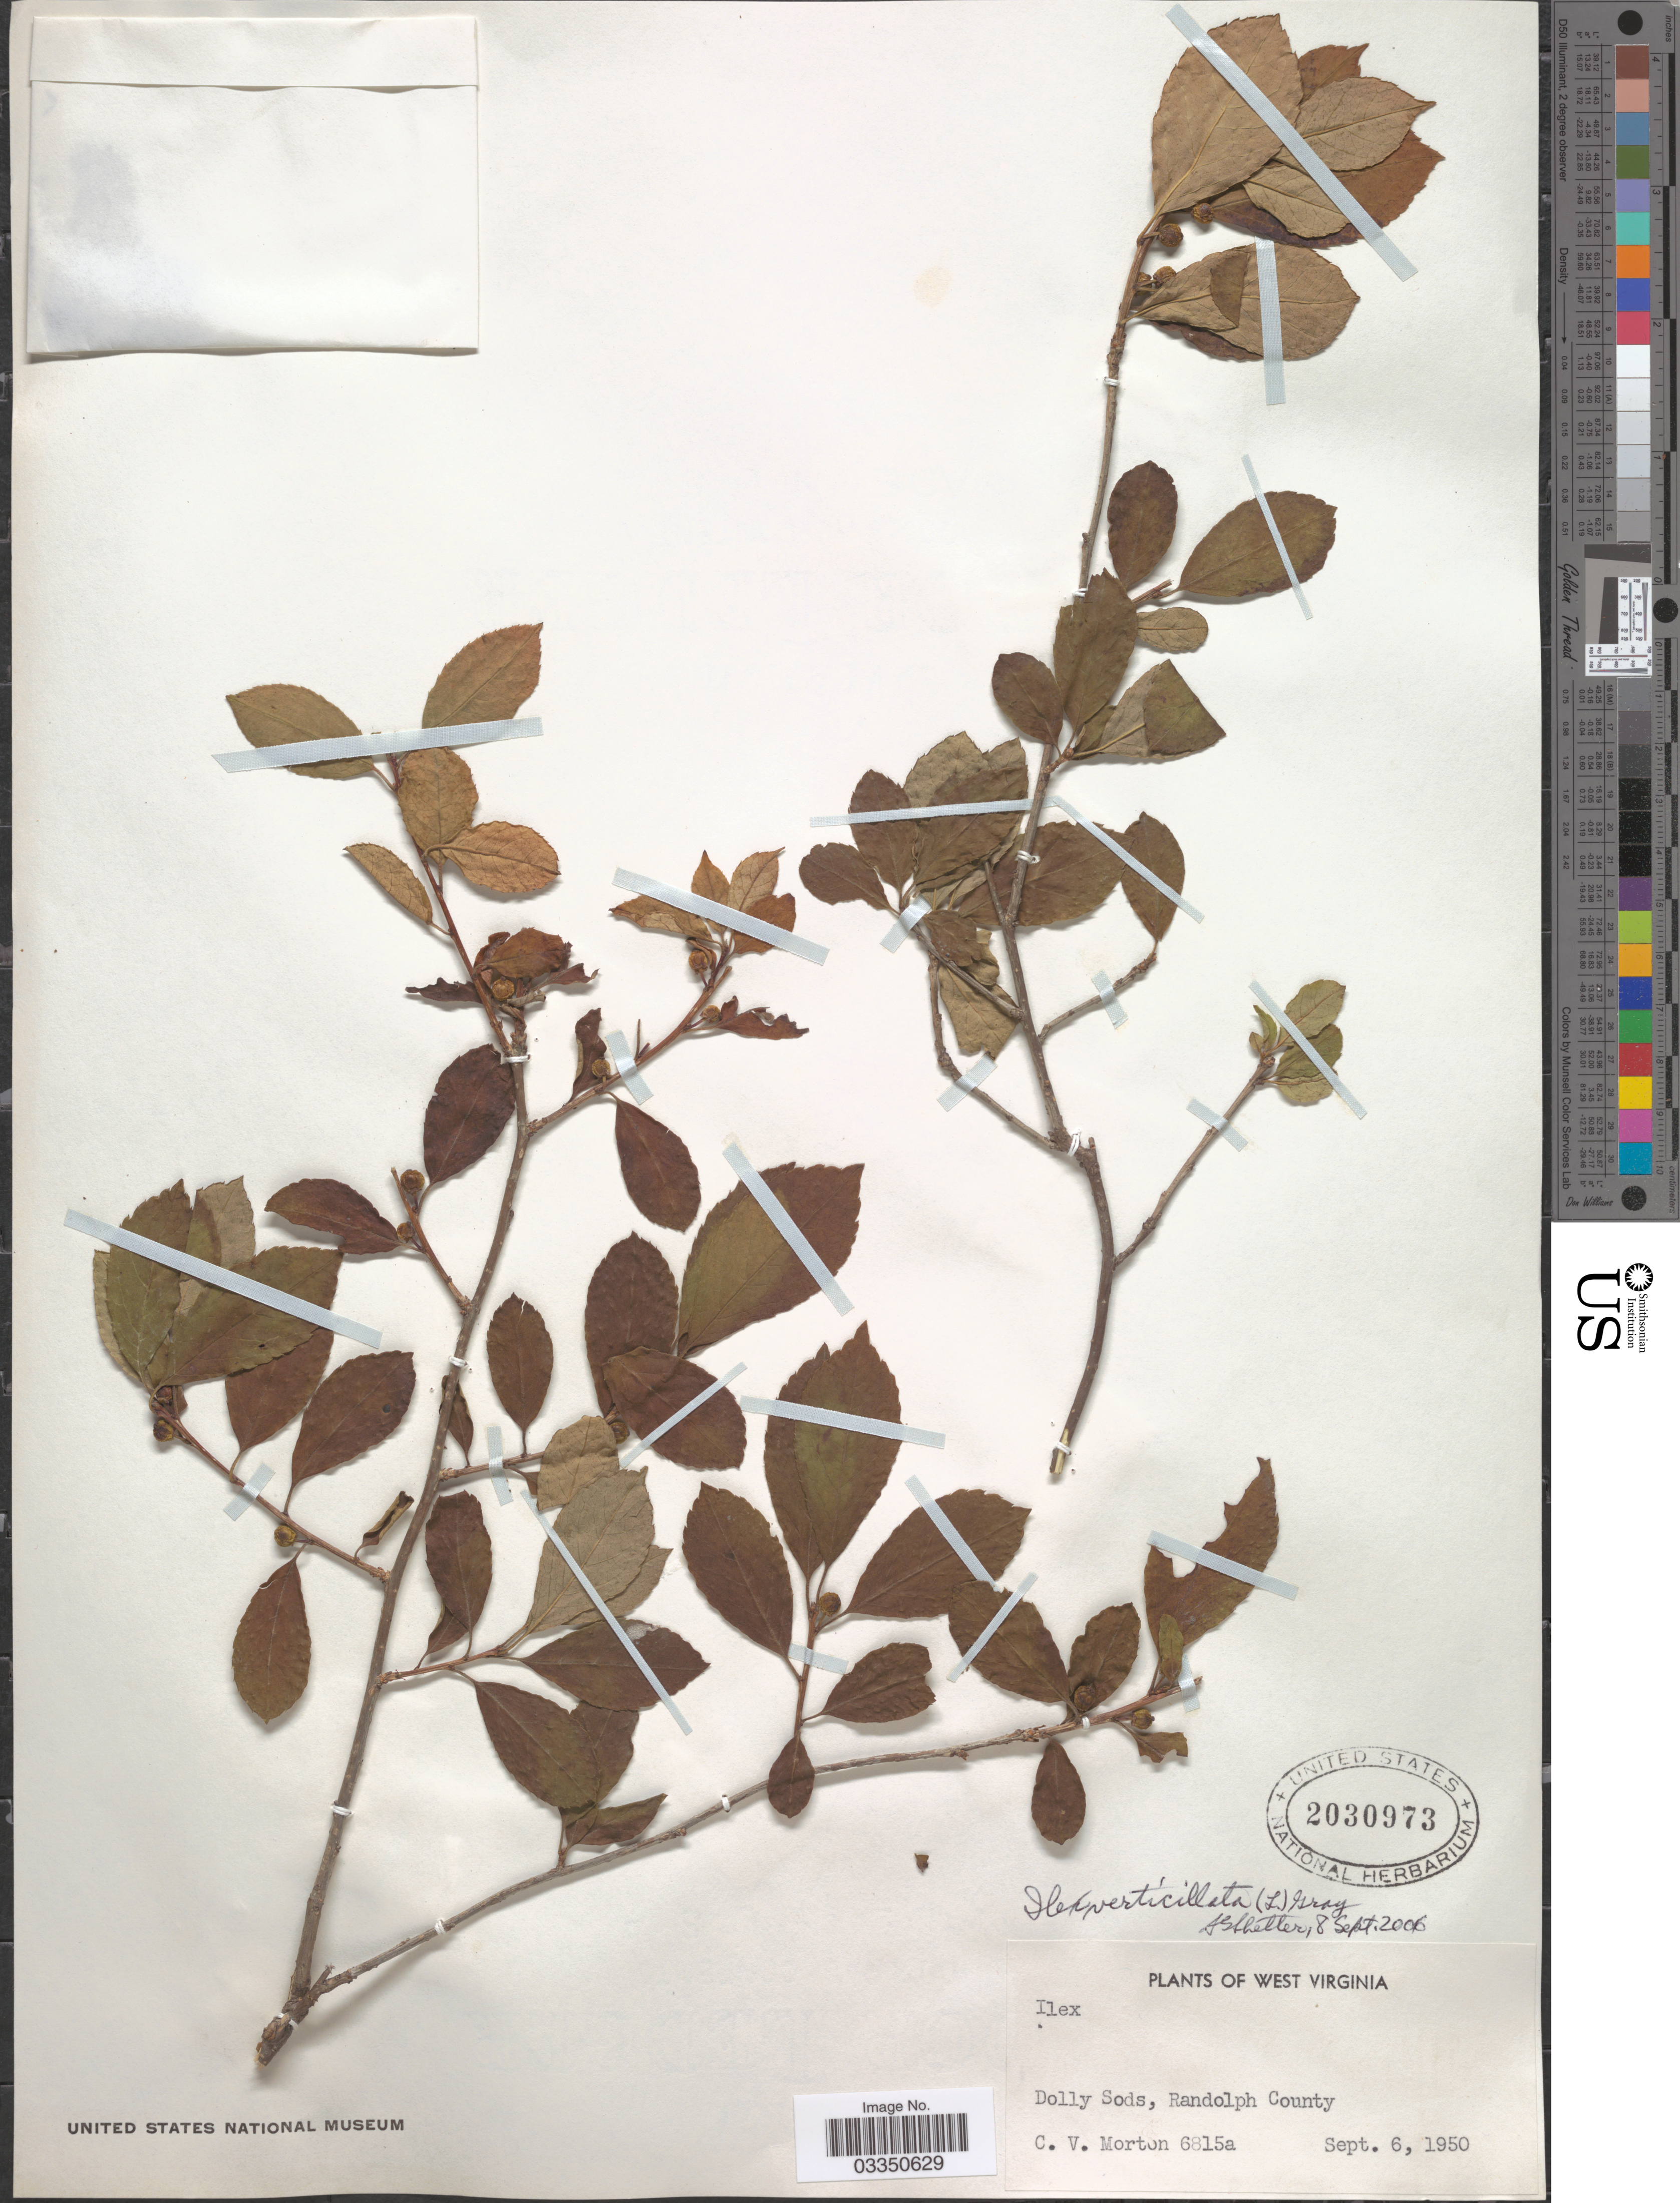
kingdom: Plantae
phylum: Tracheophyta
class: Magnoliopsida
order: Aquifoliales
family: Aquifoliaceae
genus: Ilex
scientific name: Ilex verticillata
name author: (L.) A. Gray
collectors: C. V. Morton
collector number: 6815a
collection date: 1950-09-06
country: United States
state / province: West Virginia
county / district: Randolph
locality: Dolly Sods, Randolph County.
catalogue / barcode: US 2030973